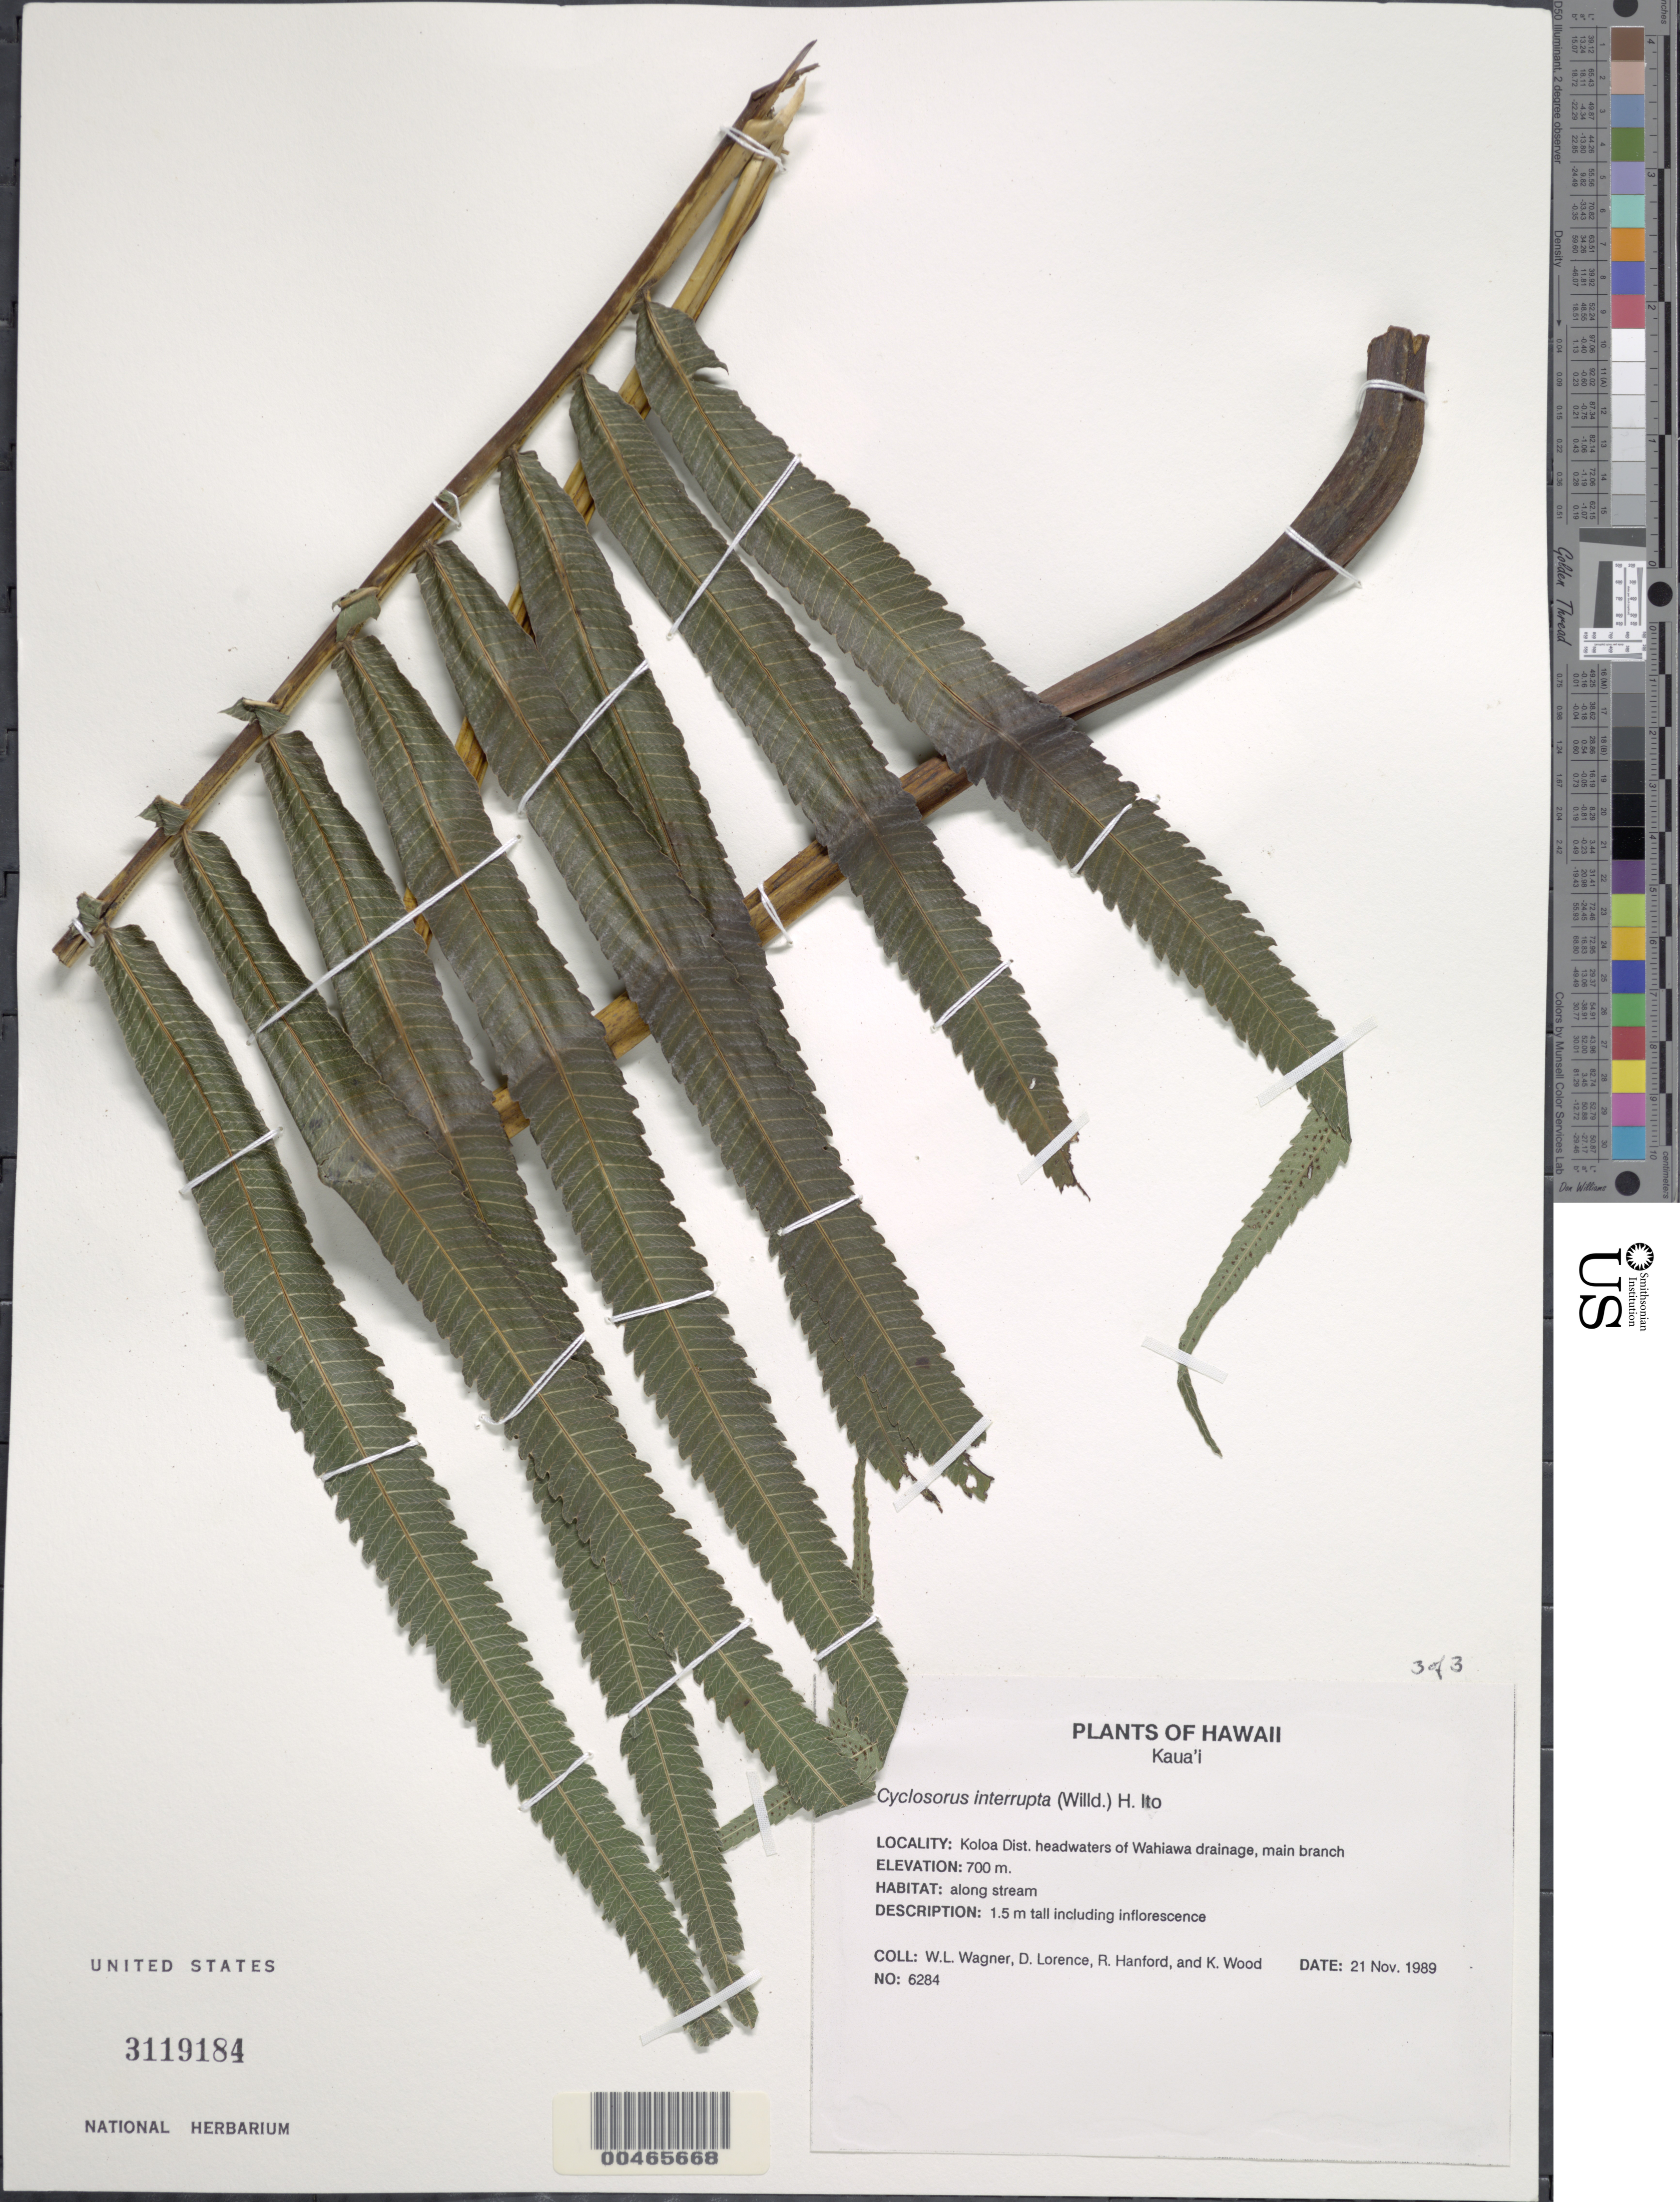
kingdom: Plantae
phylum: Tracheophyta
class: Polypodiopsida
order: Polypodiales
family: Thelypteridaceae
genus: Cyclosorus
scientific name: Cyclosorus interruptus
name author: (Willd.) H. Itô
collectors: W. L. Wagner, D. Lorence, R. Hanford & K. Wood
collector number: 6284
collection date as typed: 21 Nov 1989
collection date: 1989-11-21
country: United States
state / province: Hawaii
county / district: Kauai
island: Kaua'i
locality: Koloa Dist. headwaters of Wahiawa drainage, main branch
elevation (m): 700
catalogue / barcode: US 3119184